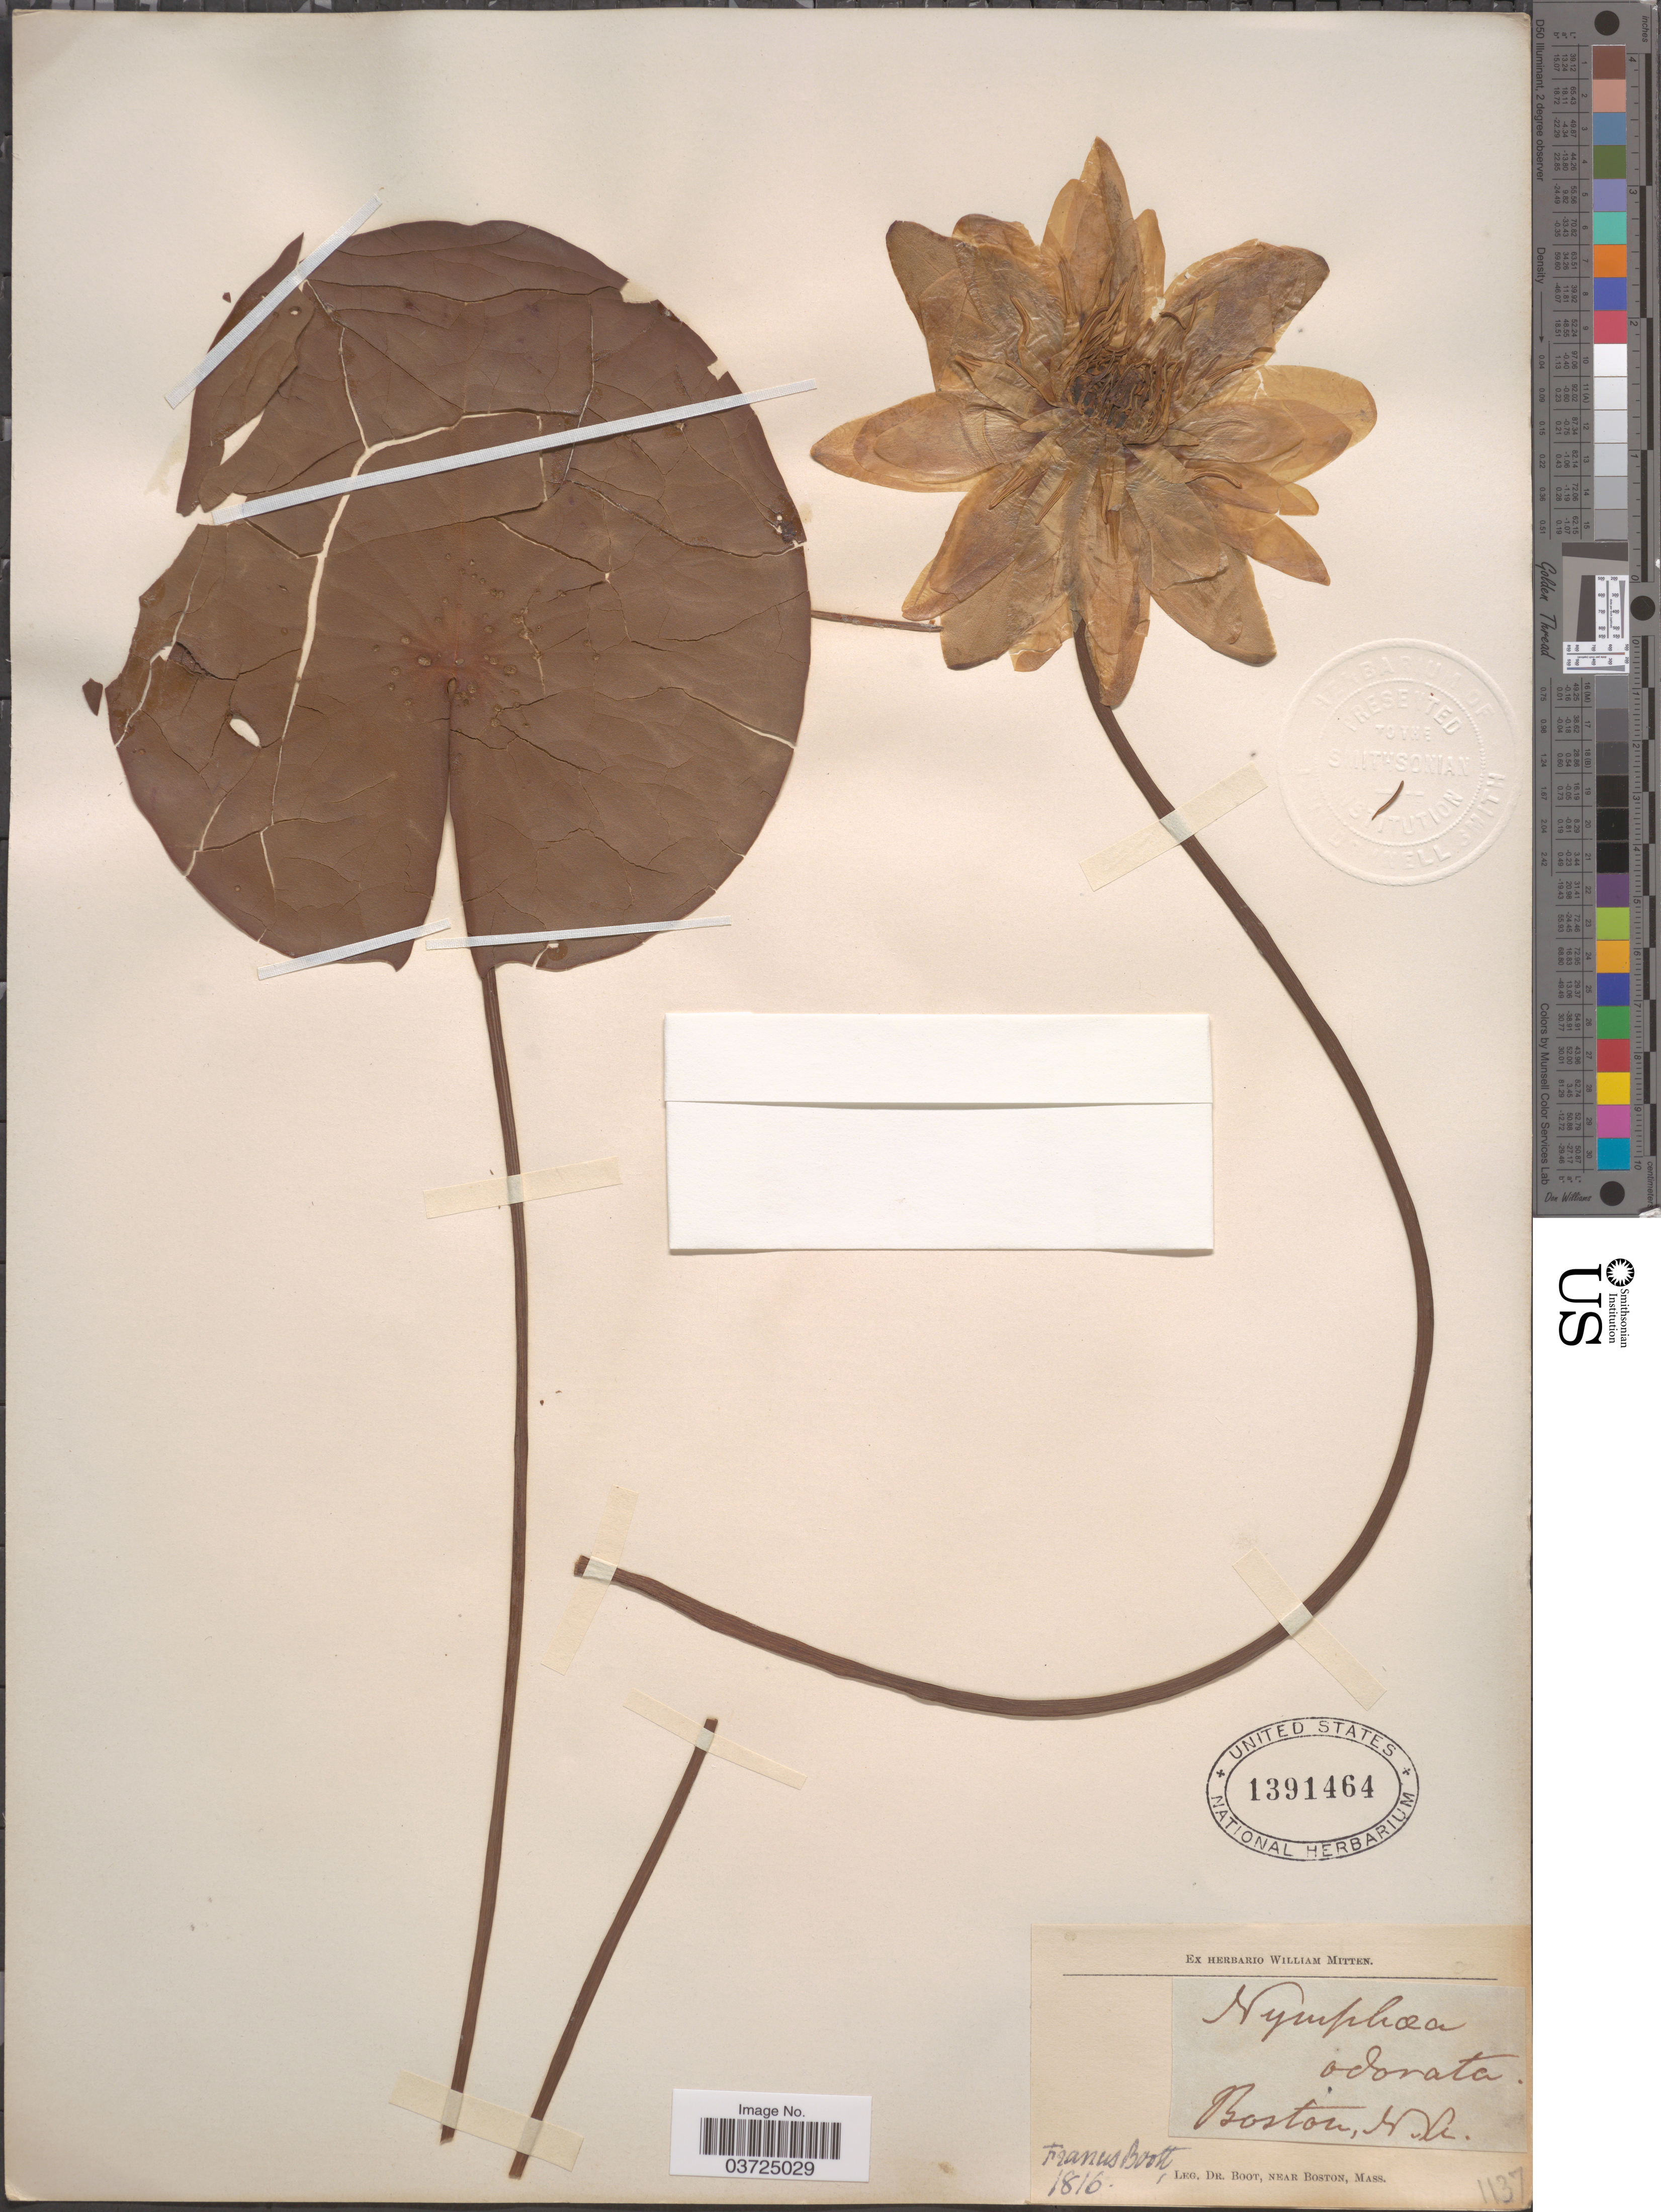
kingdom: Plantae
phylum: Tracheophyta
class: Magnoliopsida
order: Nymphaeales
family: Nymphaeaceae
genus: Nymphaea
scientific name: Nymphaea odorata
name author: Aiton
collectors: F. M. B. Boott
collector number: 1137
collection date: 1816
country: United States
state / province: Massachusetts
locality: Boston.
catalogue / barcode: US 1391464